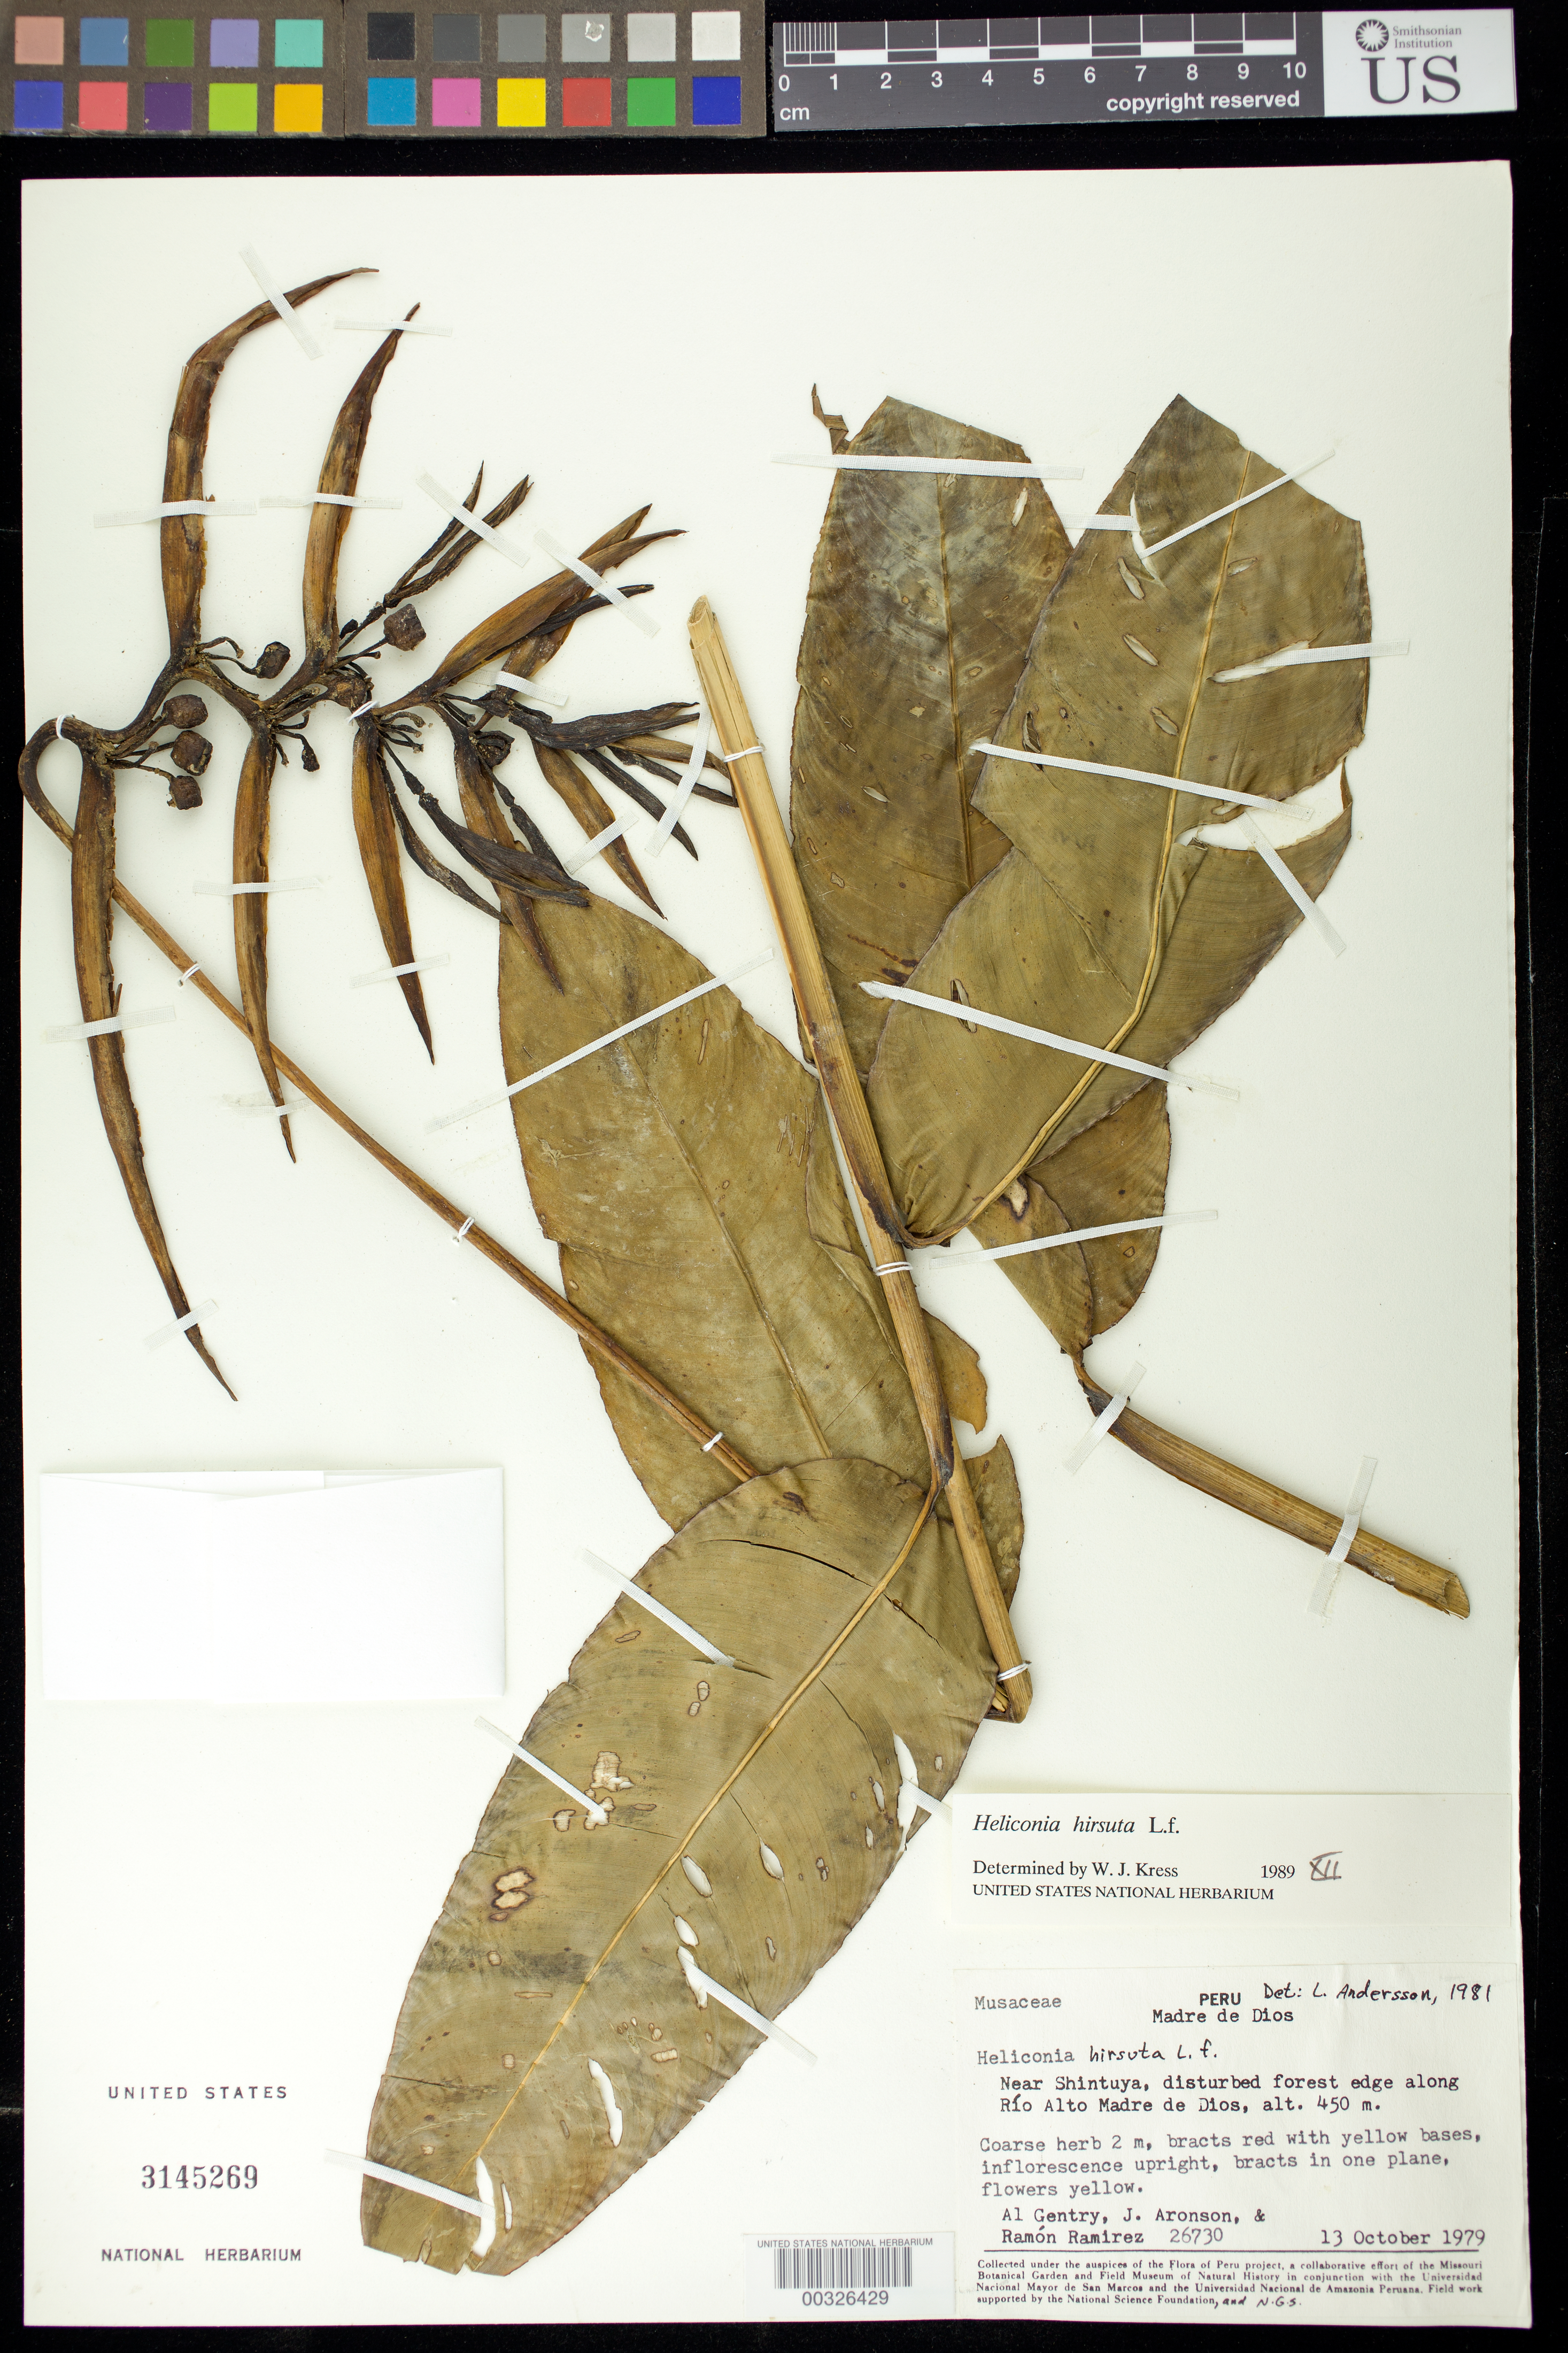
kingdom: Plantae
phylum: Tracheophyta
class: Liliopsida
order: Zingiberales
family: Heliconiaceae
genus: Heliconia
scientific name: Heliconia hirsuta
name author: L. f.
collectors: A. H. Gentry, J. Aronson & R. Ramirez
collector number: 26730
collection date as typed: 13 Oct 1979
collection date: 1979-10-13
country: Peru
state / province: Madre de Dios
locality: Near shintuya, disturbed forest edge along rio alto madre de dios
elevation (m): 450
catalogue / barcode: US 3145269